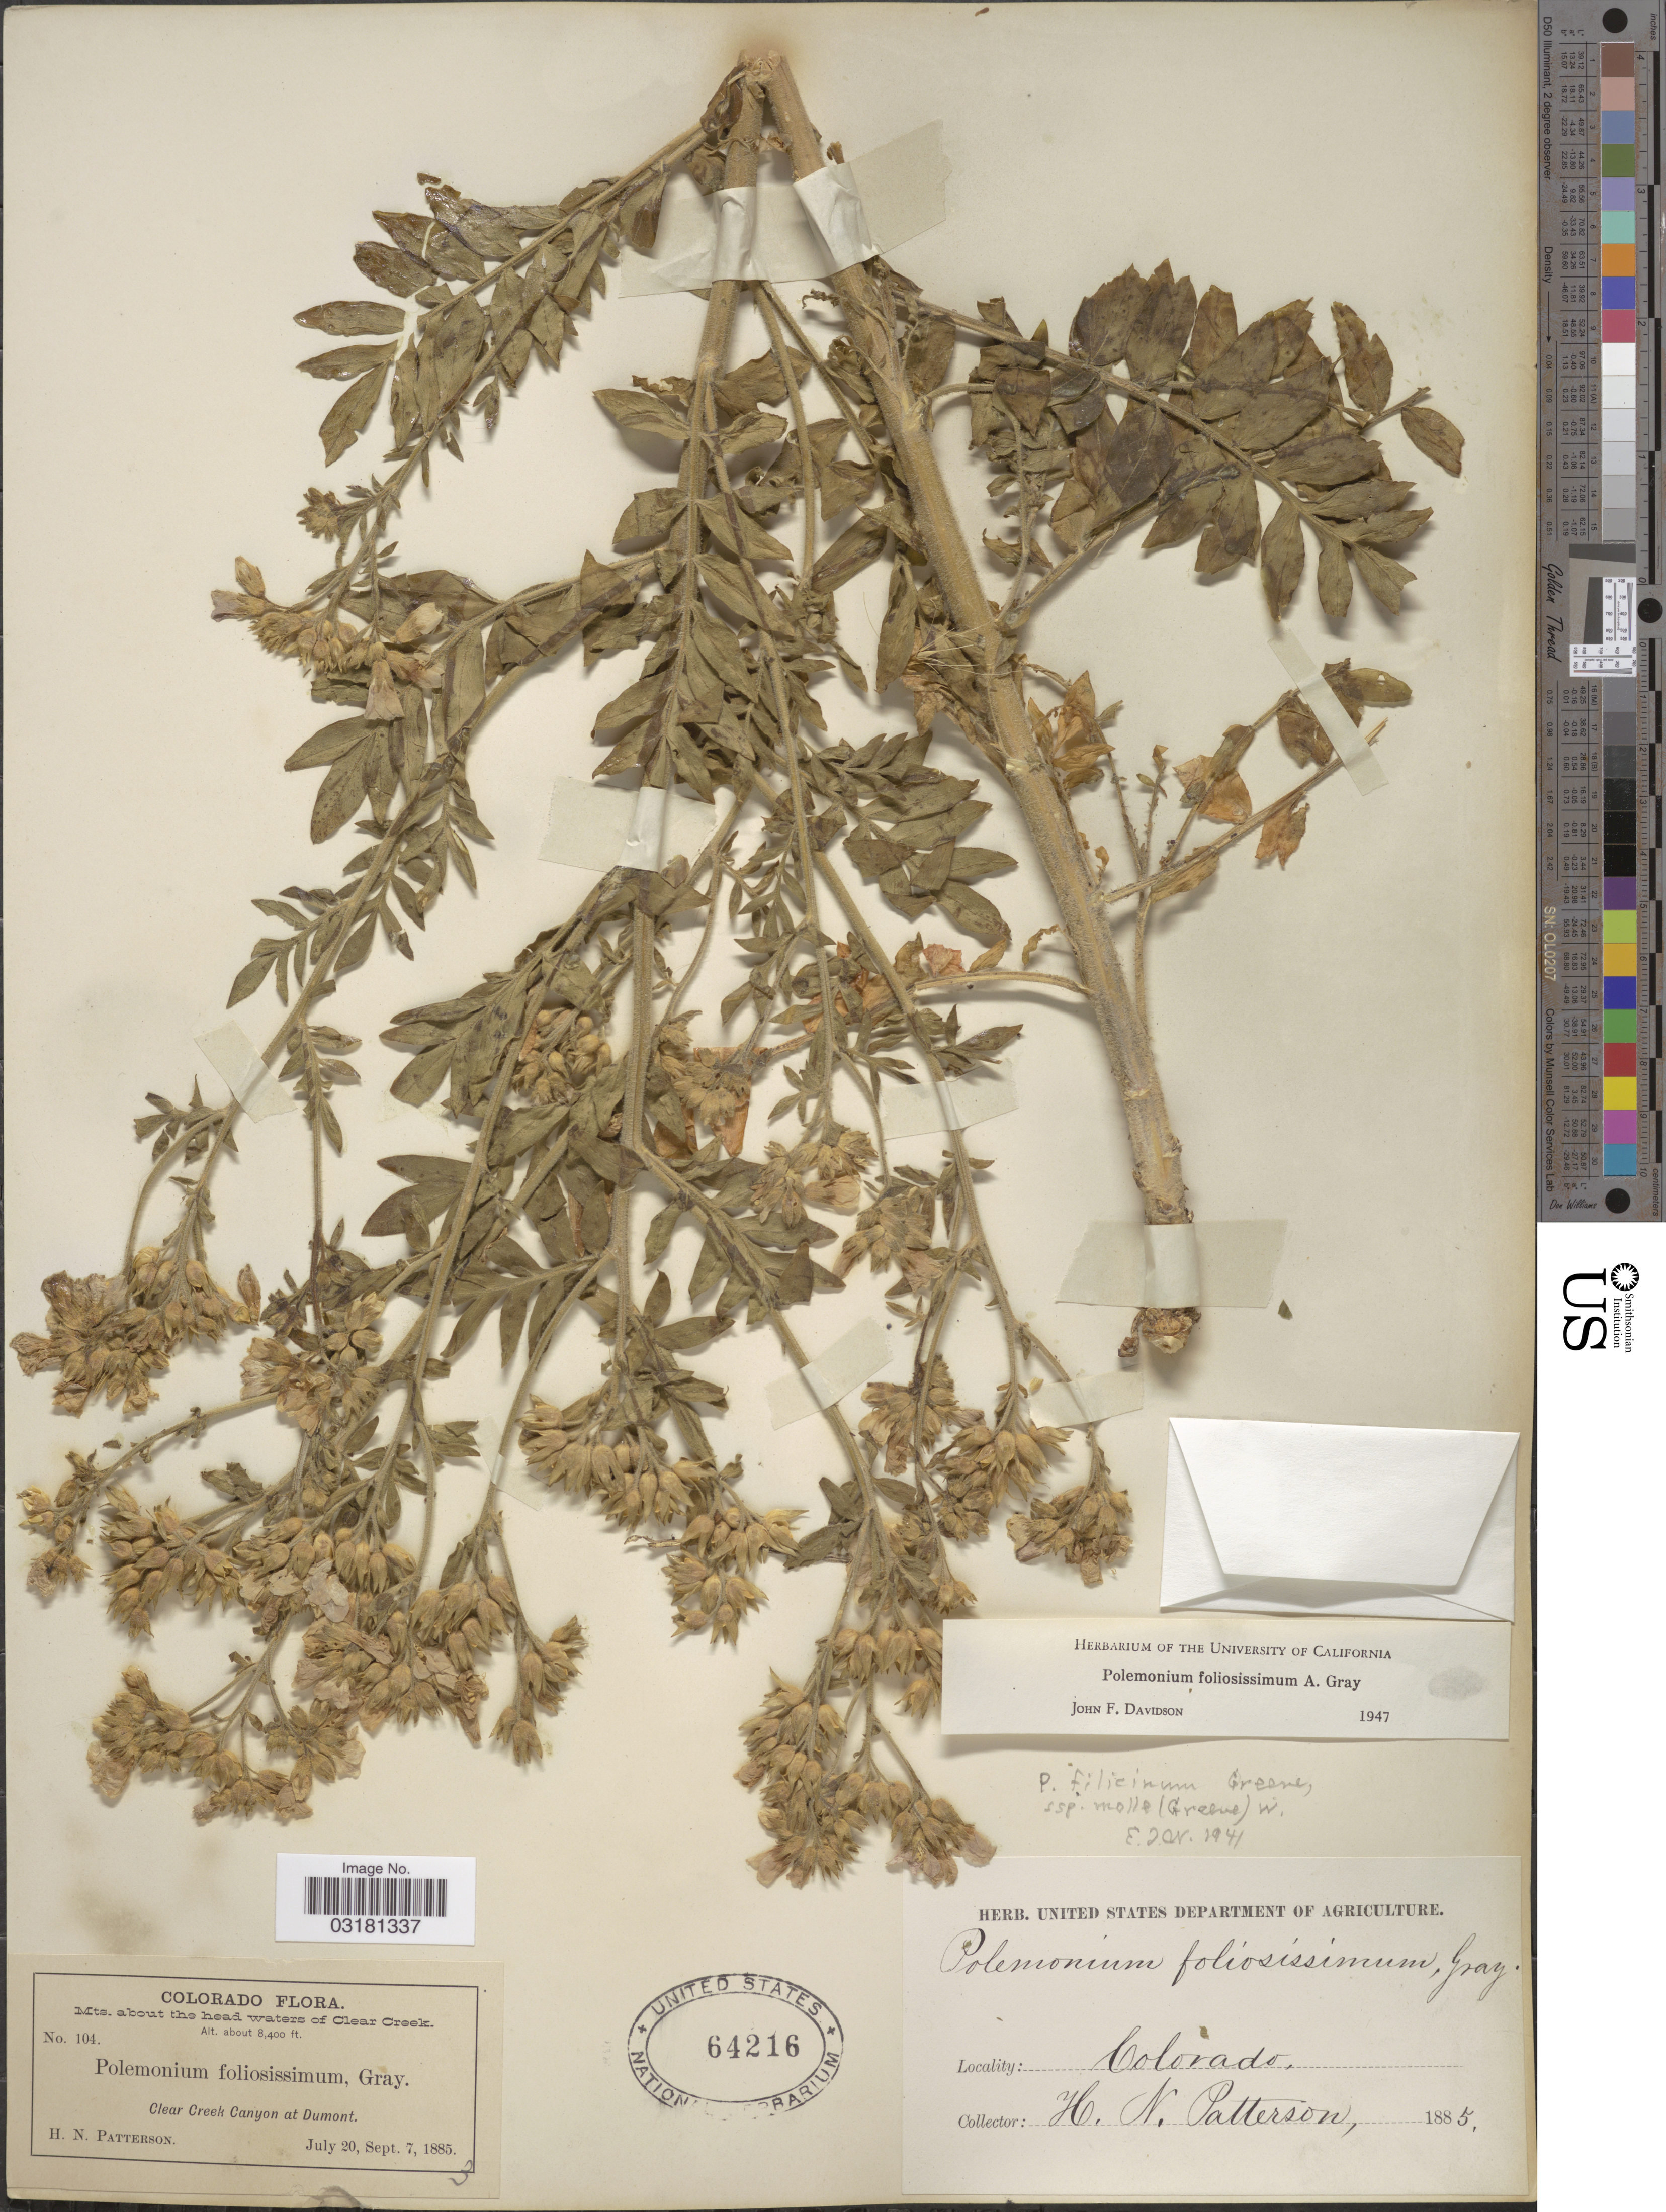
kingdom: Plantae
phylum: Tracheophyta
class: Magnoliopsida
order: Ericales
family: Polemoniaceae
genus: Polemonium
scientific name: Polemonium foliosissimum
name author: A. Gray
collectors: H. N. Patterson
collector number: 104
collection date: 1885-07-20/1885-09-07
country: United States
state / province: Colorado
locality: Mts. about the head waters of Clear Creek. Clear Creek Canyon at Dumont.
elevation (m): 2560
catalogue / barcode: US 64216